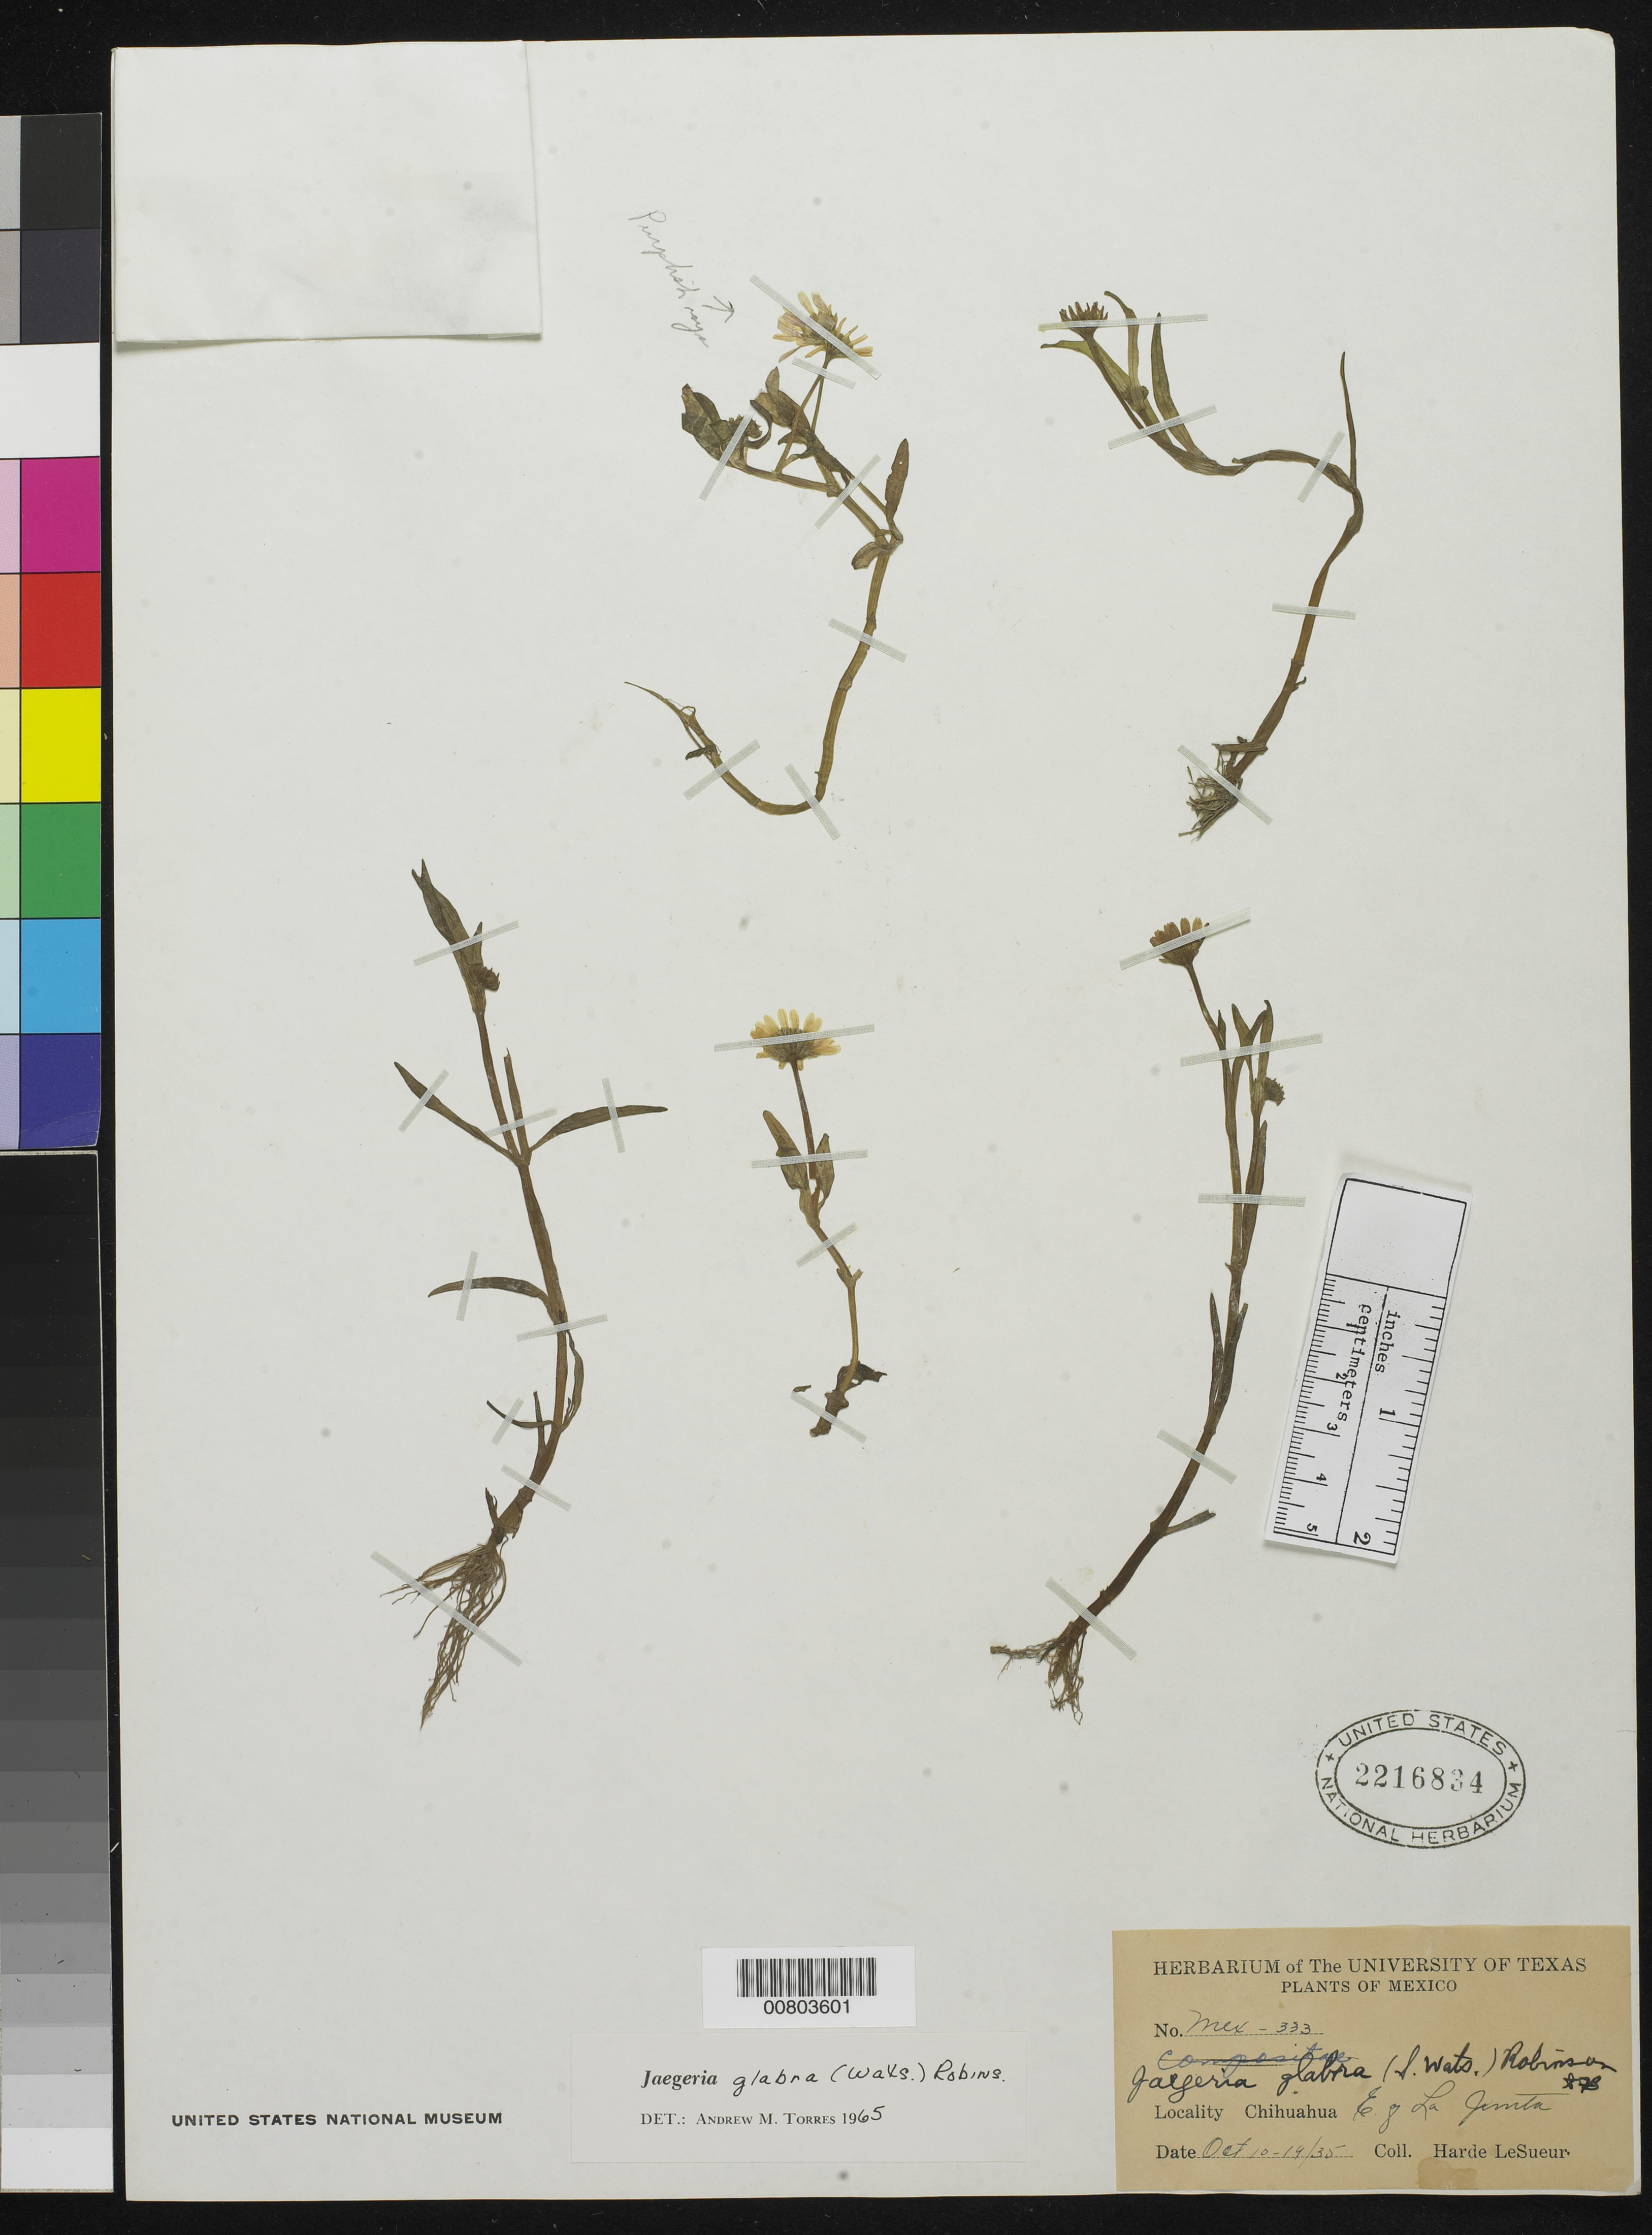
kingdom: Plantae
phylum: Tracheophyta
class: Magnoliopsida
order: Asterales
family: Asteraceae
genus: Jaegeria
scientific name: Jaegeria glabra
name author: (S. Watson) B.L. Rob.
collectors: D. H. LeSueur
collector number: Mex-333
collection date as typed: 10 Oct 1935 to 19 Oct 1935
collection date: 1935-10-10/1935-10-19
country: Mexico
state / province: Chihuahua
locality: E. of La Junta, Chihuahua.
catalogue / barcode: US 2216834